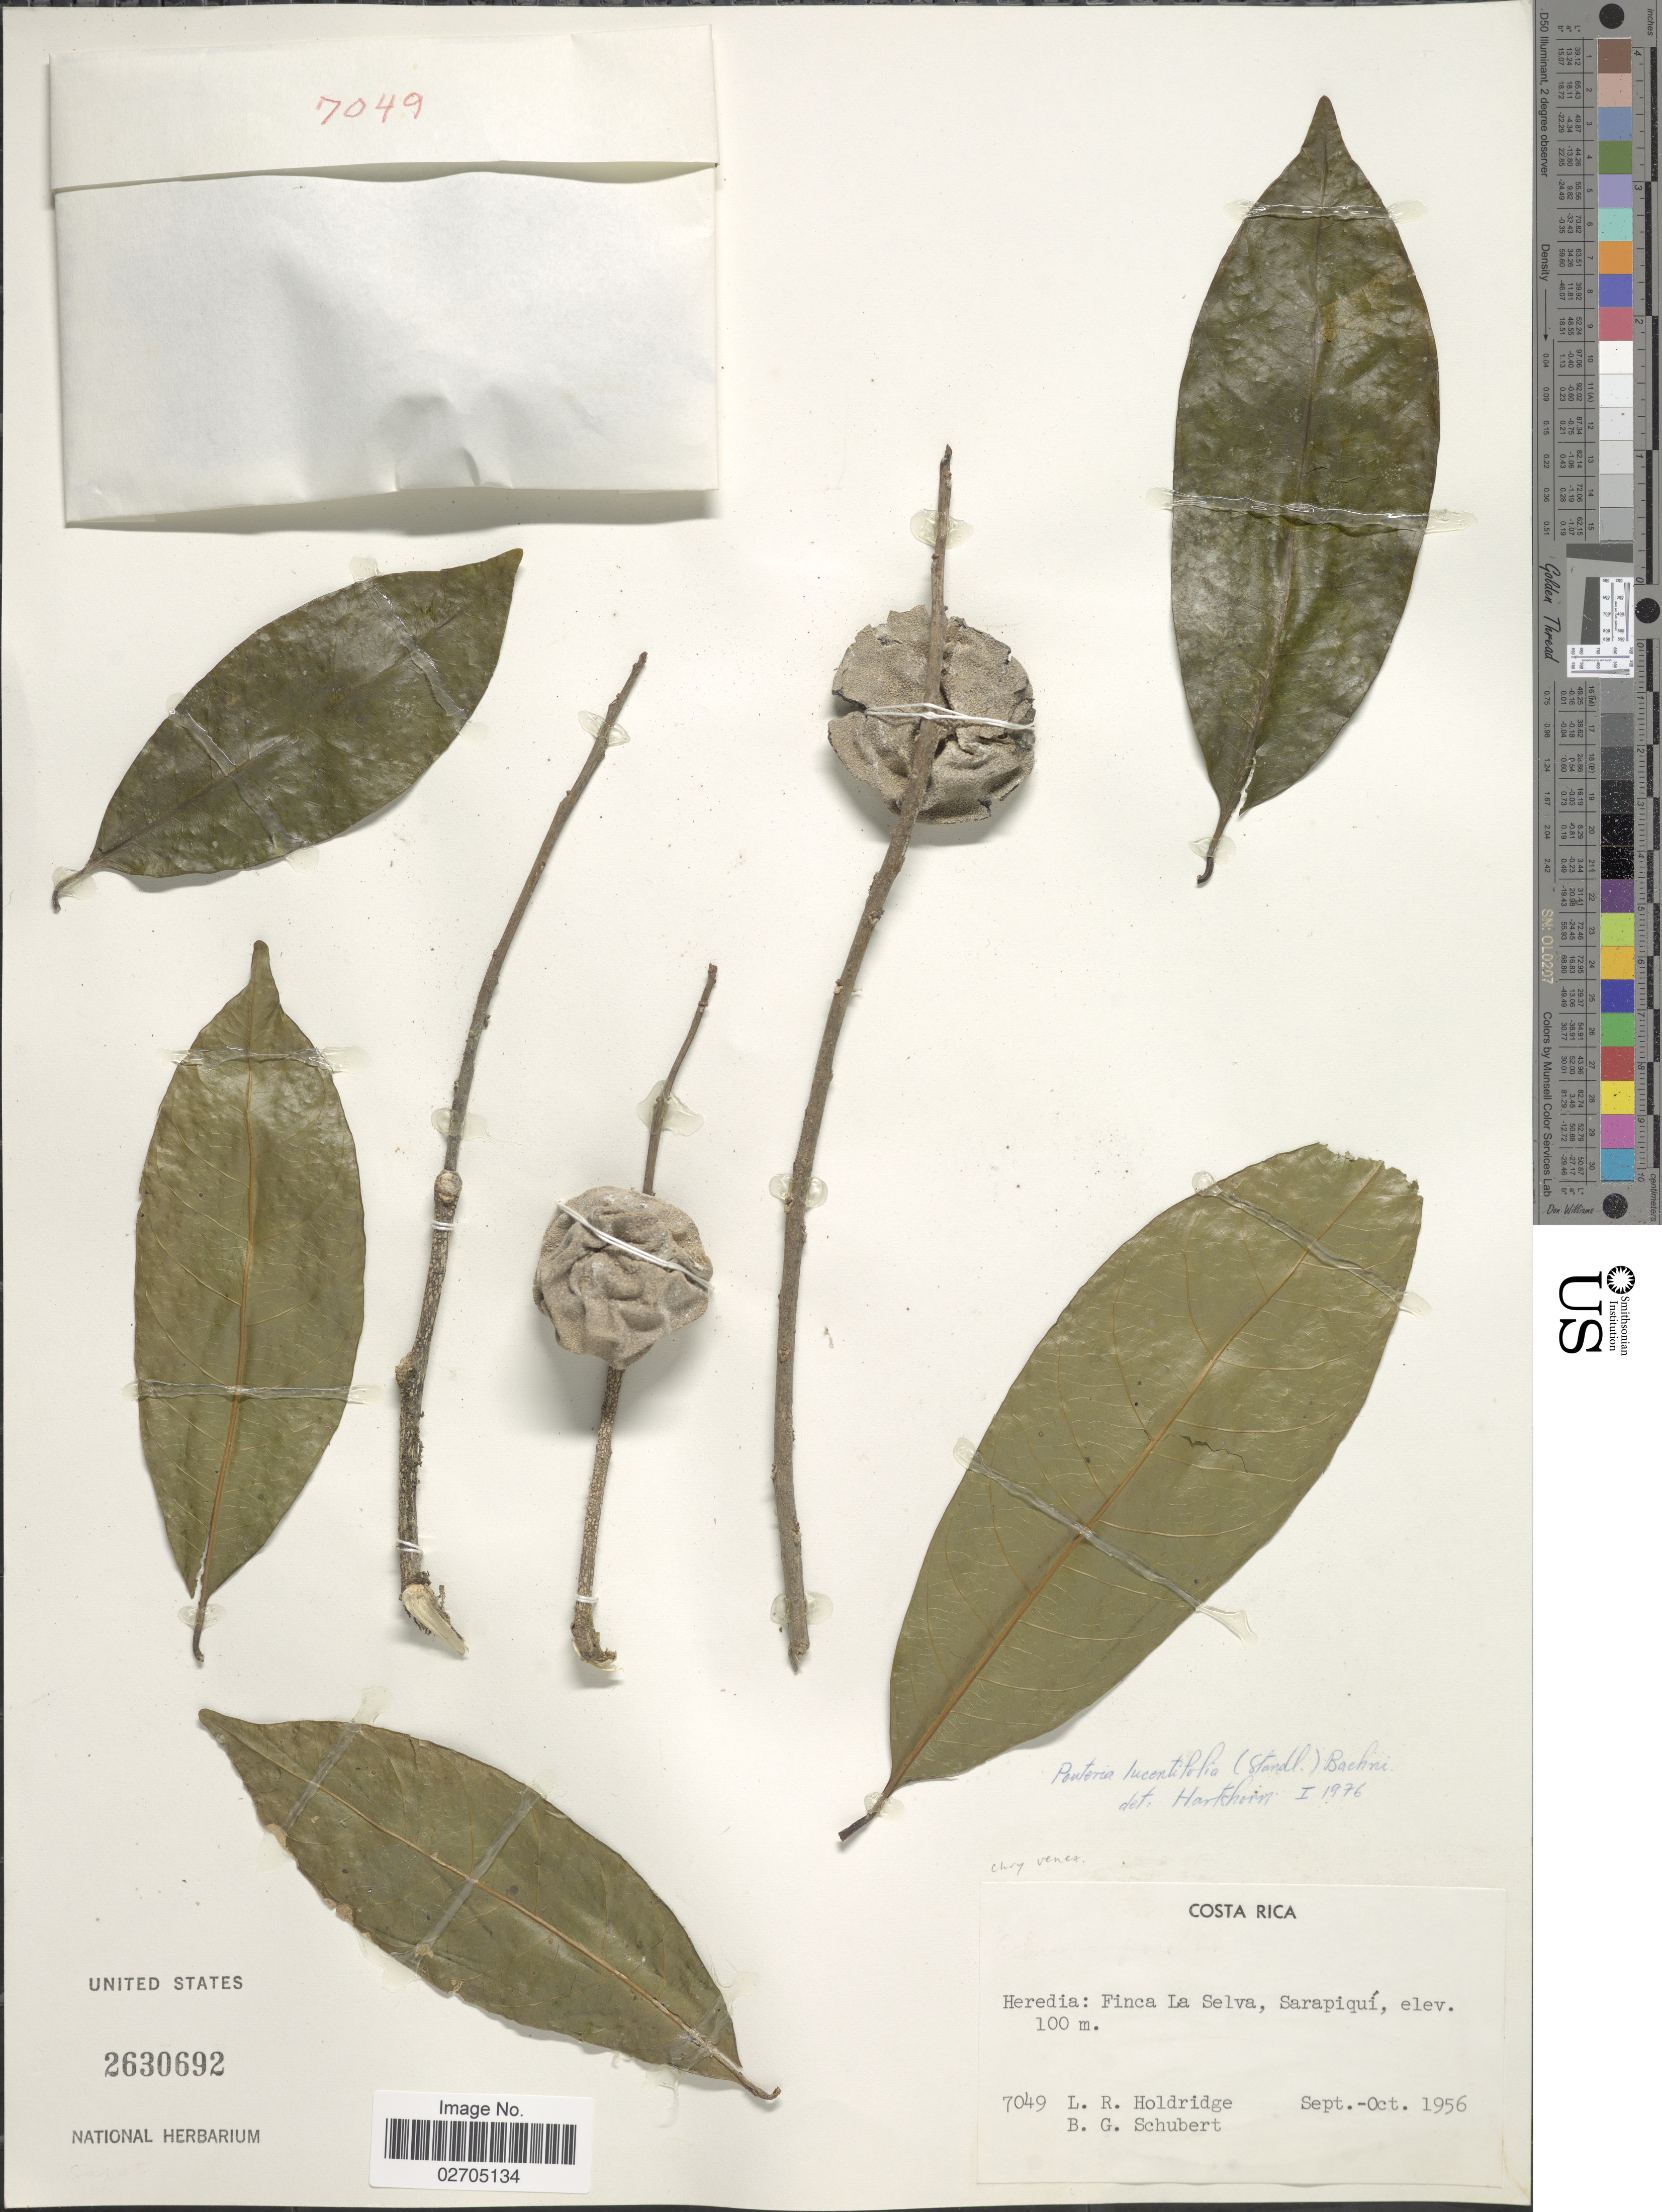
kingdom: Plantae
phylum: Tracheophyta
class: Magnoliopsida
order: Ericales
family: Sapotaceae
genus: Chrysophyllum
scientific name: Chrysophyllum venezuelanense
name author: (Pierre) T.D. Penn.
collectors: L. Holdridge & B. Schubert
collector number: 7049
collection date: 1956-09/1956-10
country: Costa Rica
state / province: Heredia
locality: Finca La Selva, Sarapiqui.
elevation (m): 100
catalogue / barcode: US 2630692